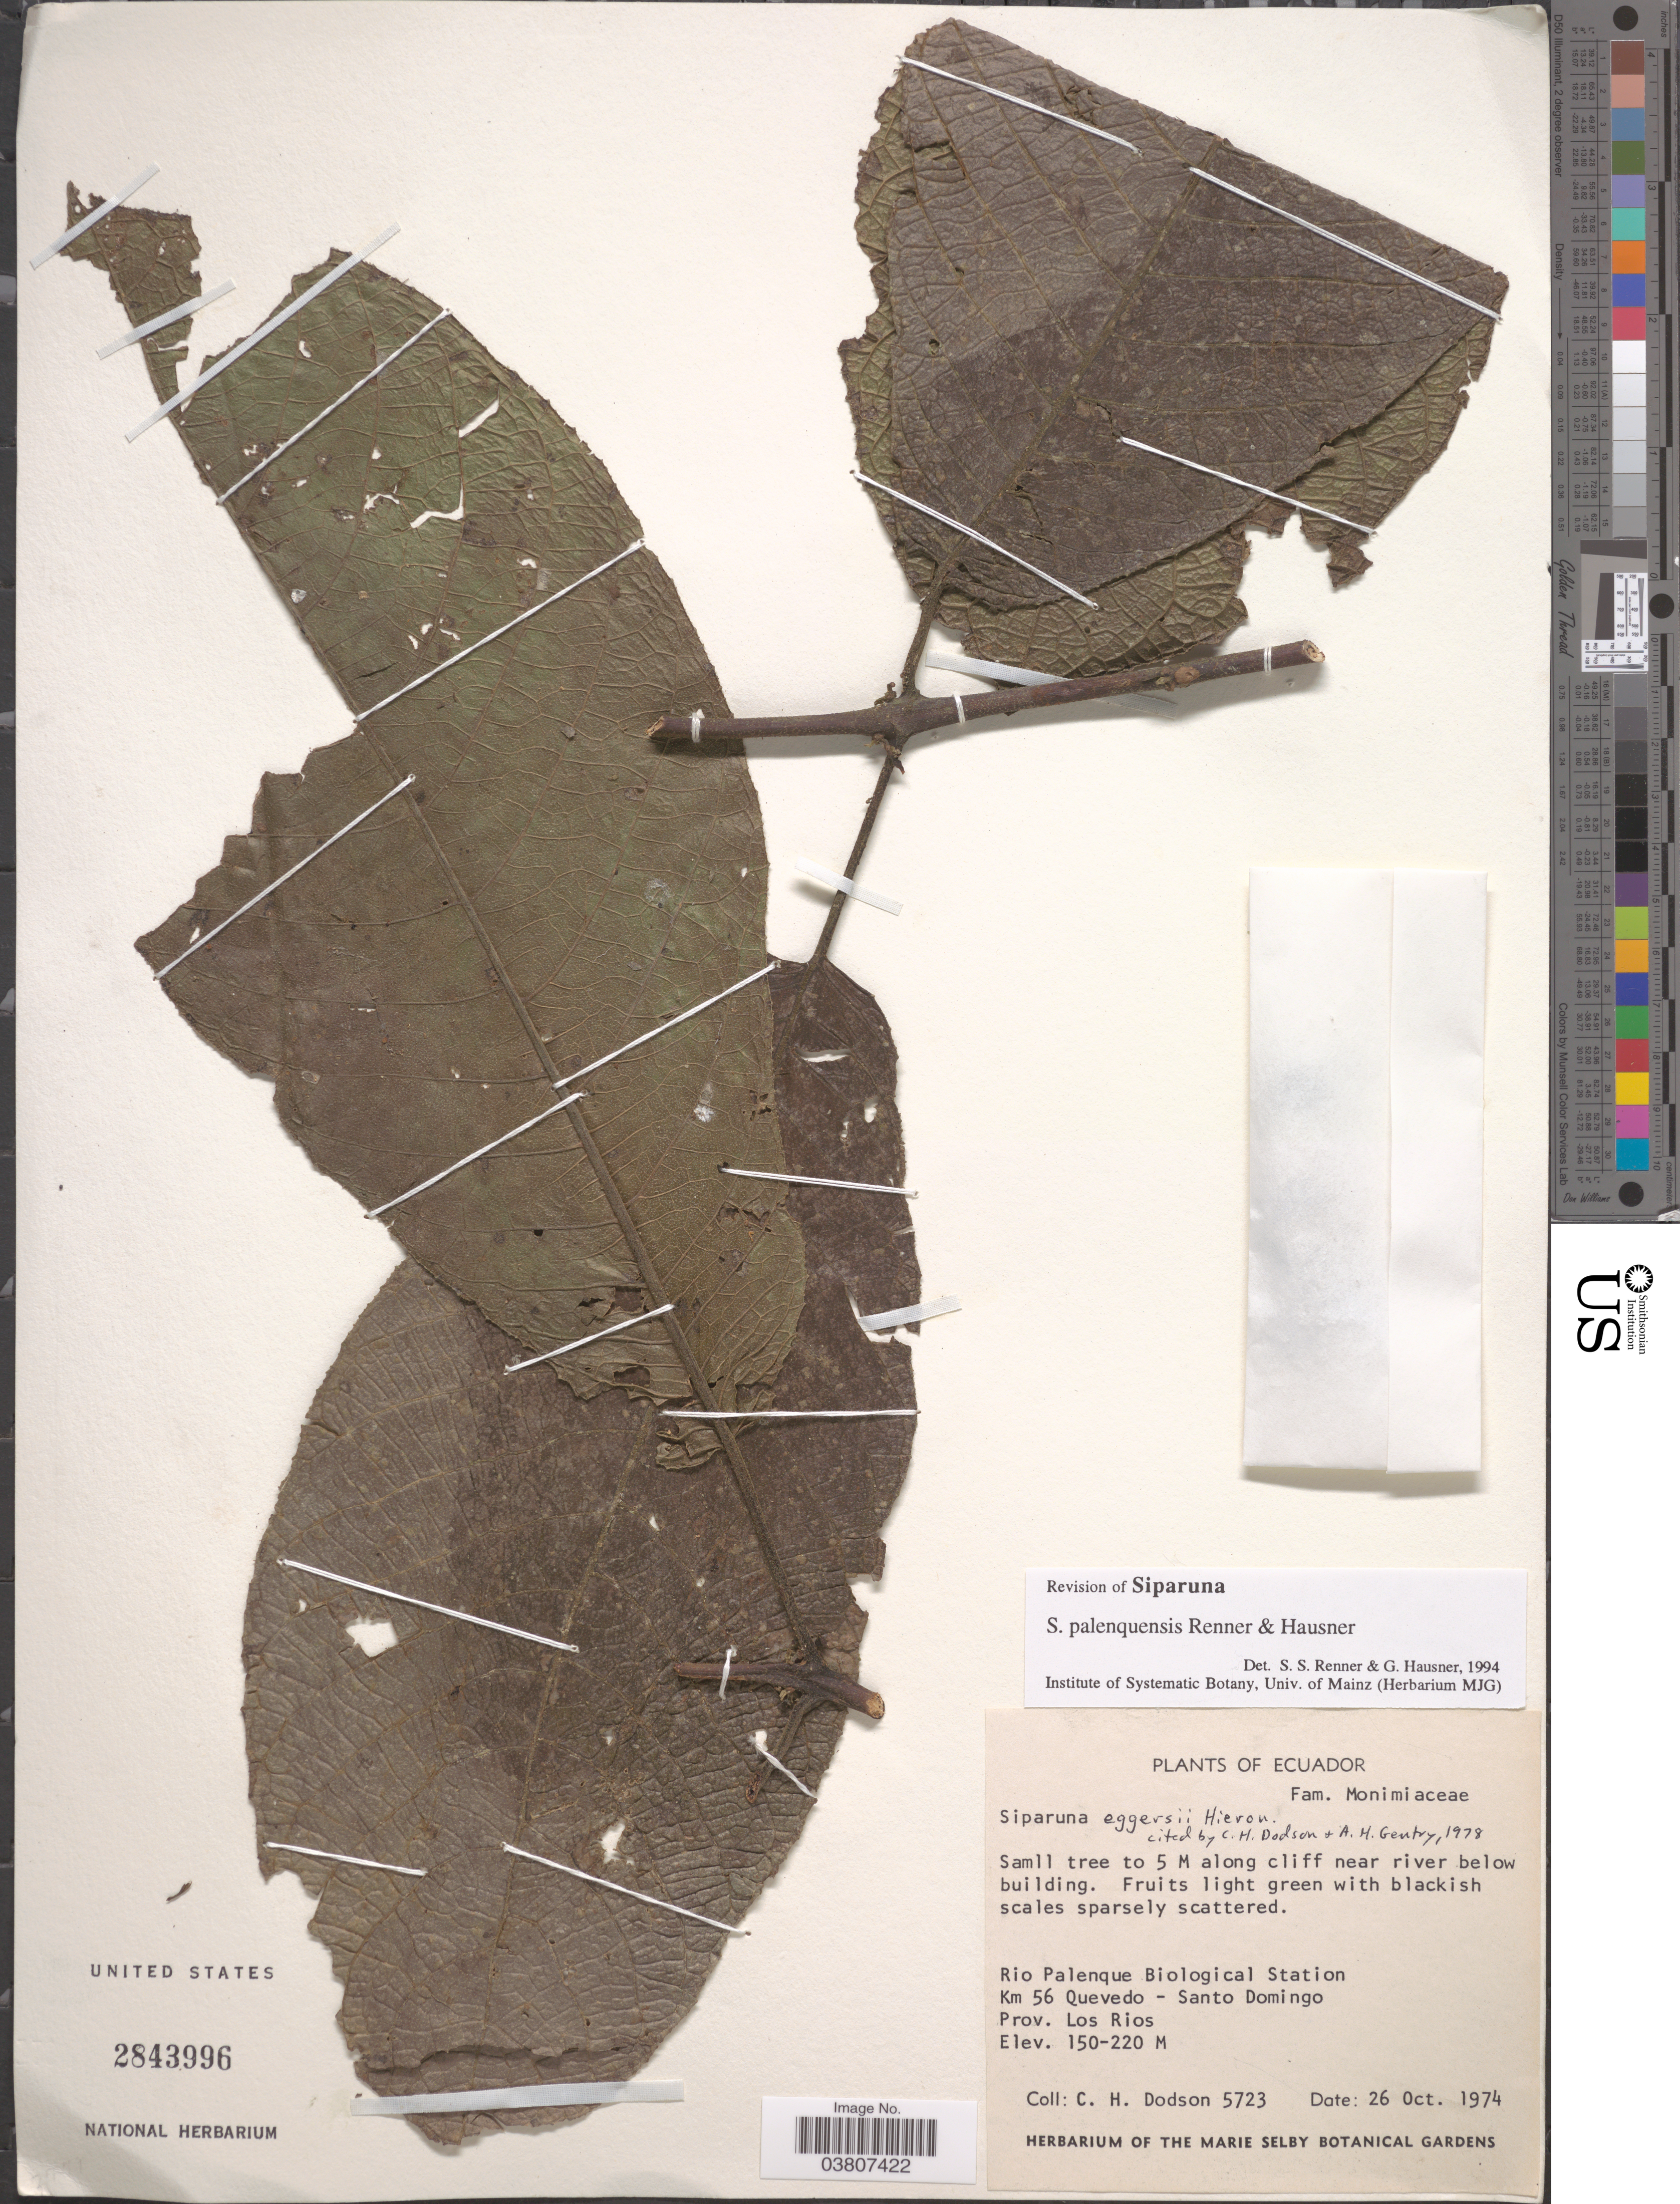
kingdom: Plantae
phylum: Tracheophyta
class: Magnoliopsida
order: Laurales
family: Siparunaceae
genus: Siparuna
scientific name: Siparuna palenquensis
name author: S.S. Renner & Hausner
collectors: C. H. Dodson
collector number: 5723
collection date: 1974-10-26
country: Ecuador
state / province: Los Ríos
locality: To 5 M along cliff near river below building. Rio Palenque Biological Station. Km 56 Quevedo- Santo Domingo.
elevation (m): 150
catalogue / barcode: US 2843996